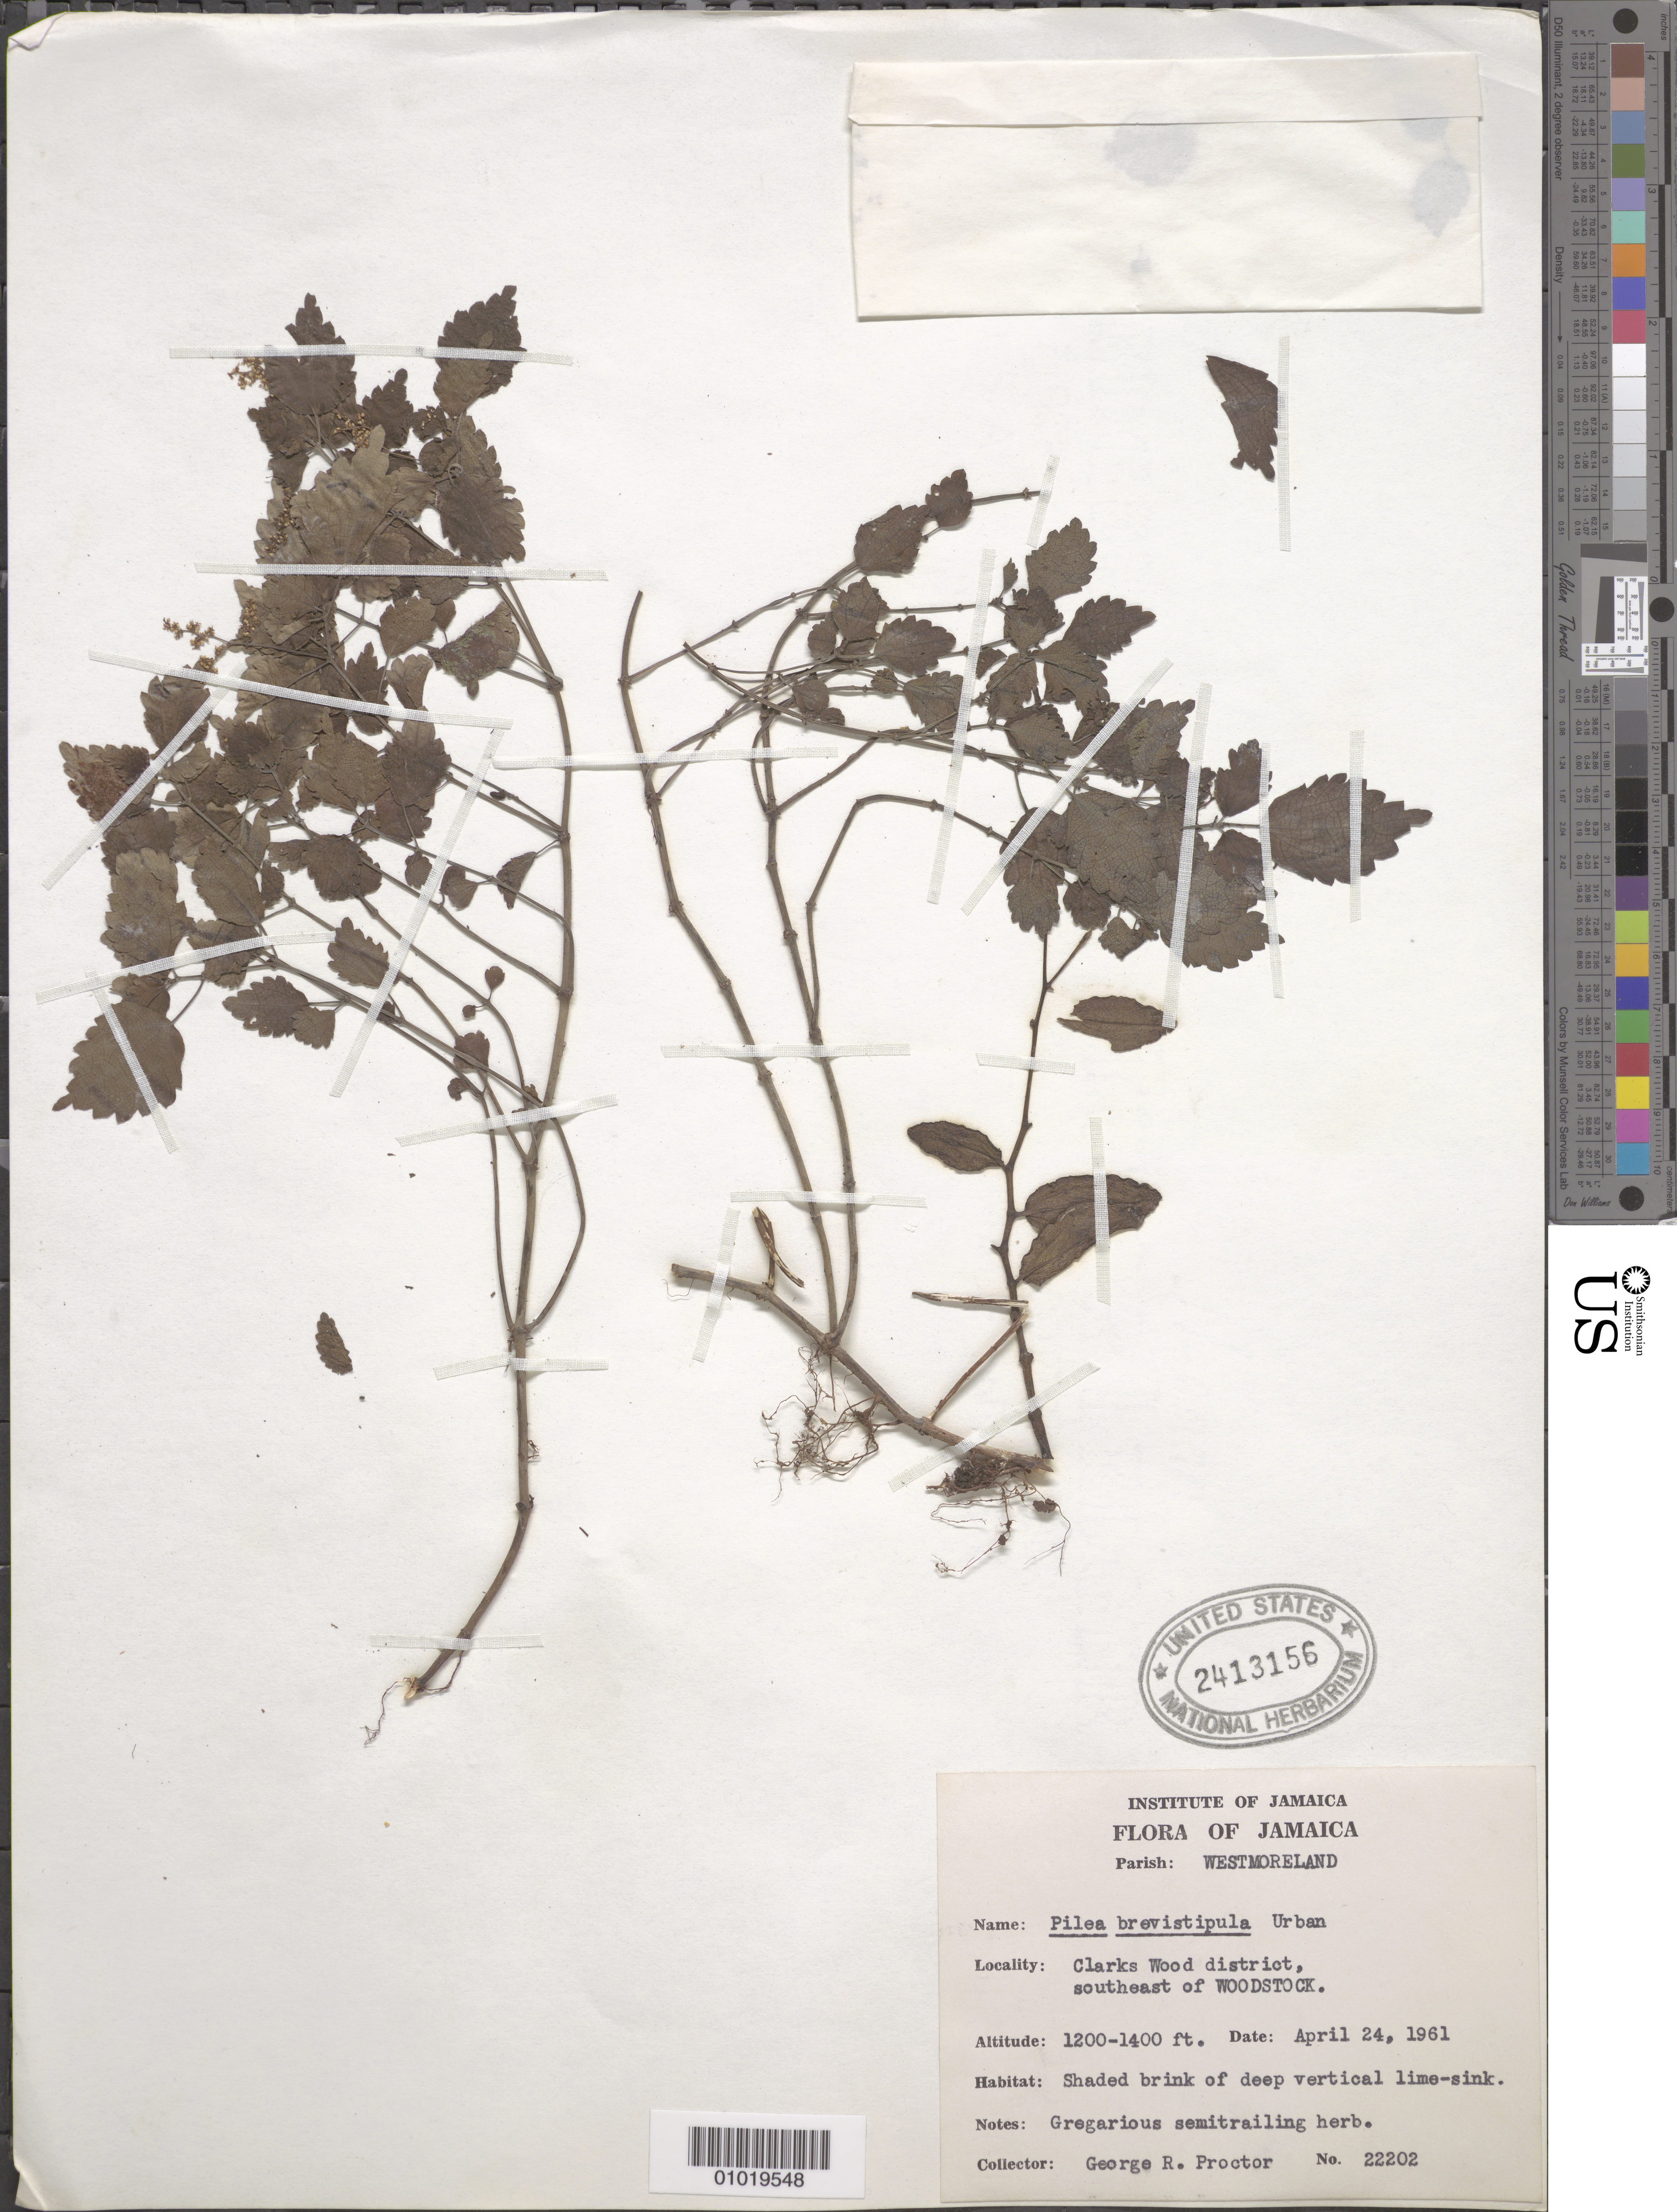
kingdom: Plantae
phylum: Tracheophyta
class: Magnoliopsida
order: Rosales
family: Urticaceae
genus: Pilea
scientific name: Pilea brevistipula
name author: Urb.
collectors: G. R. Proctor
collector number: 22202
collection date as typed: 24 Apr 1961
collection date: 1961-04-24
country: Jamaica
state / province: Westmoreland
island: Jamaica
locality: Clarks Wood district, SE of Woodstock. Shaded brink of deep vertical lime-sink.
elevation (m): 366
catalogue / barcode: US 2413156